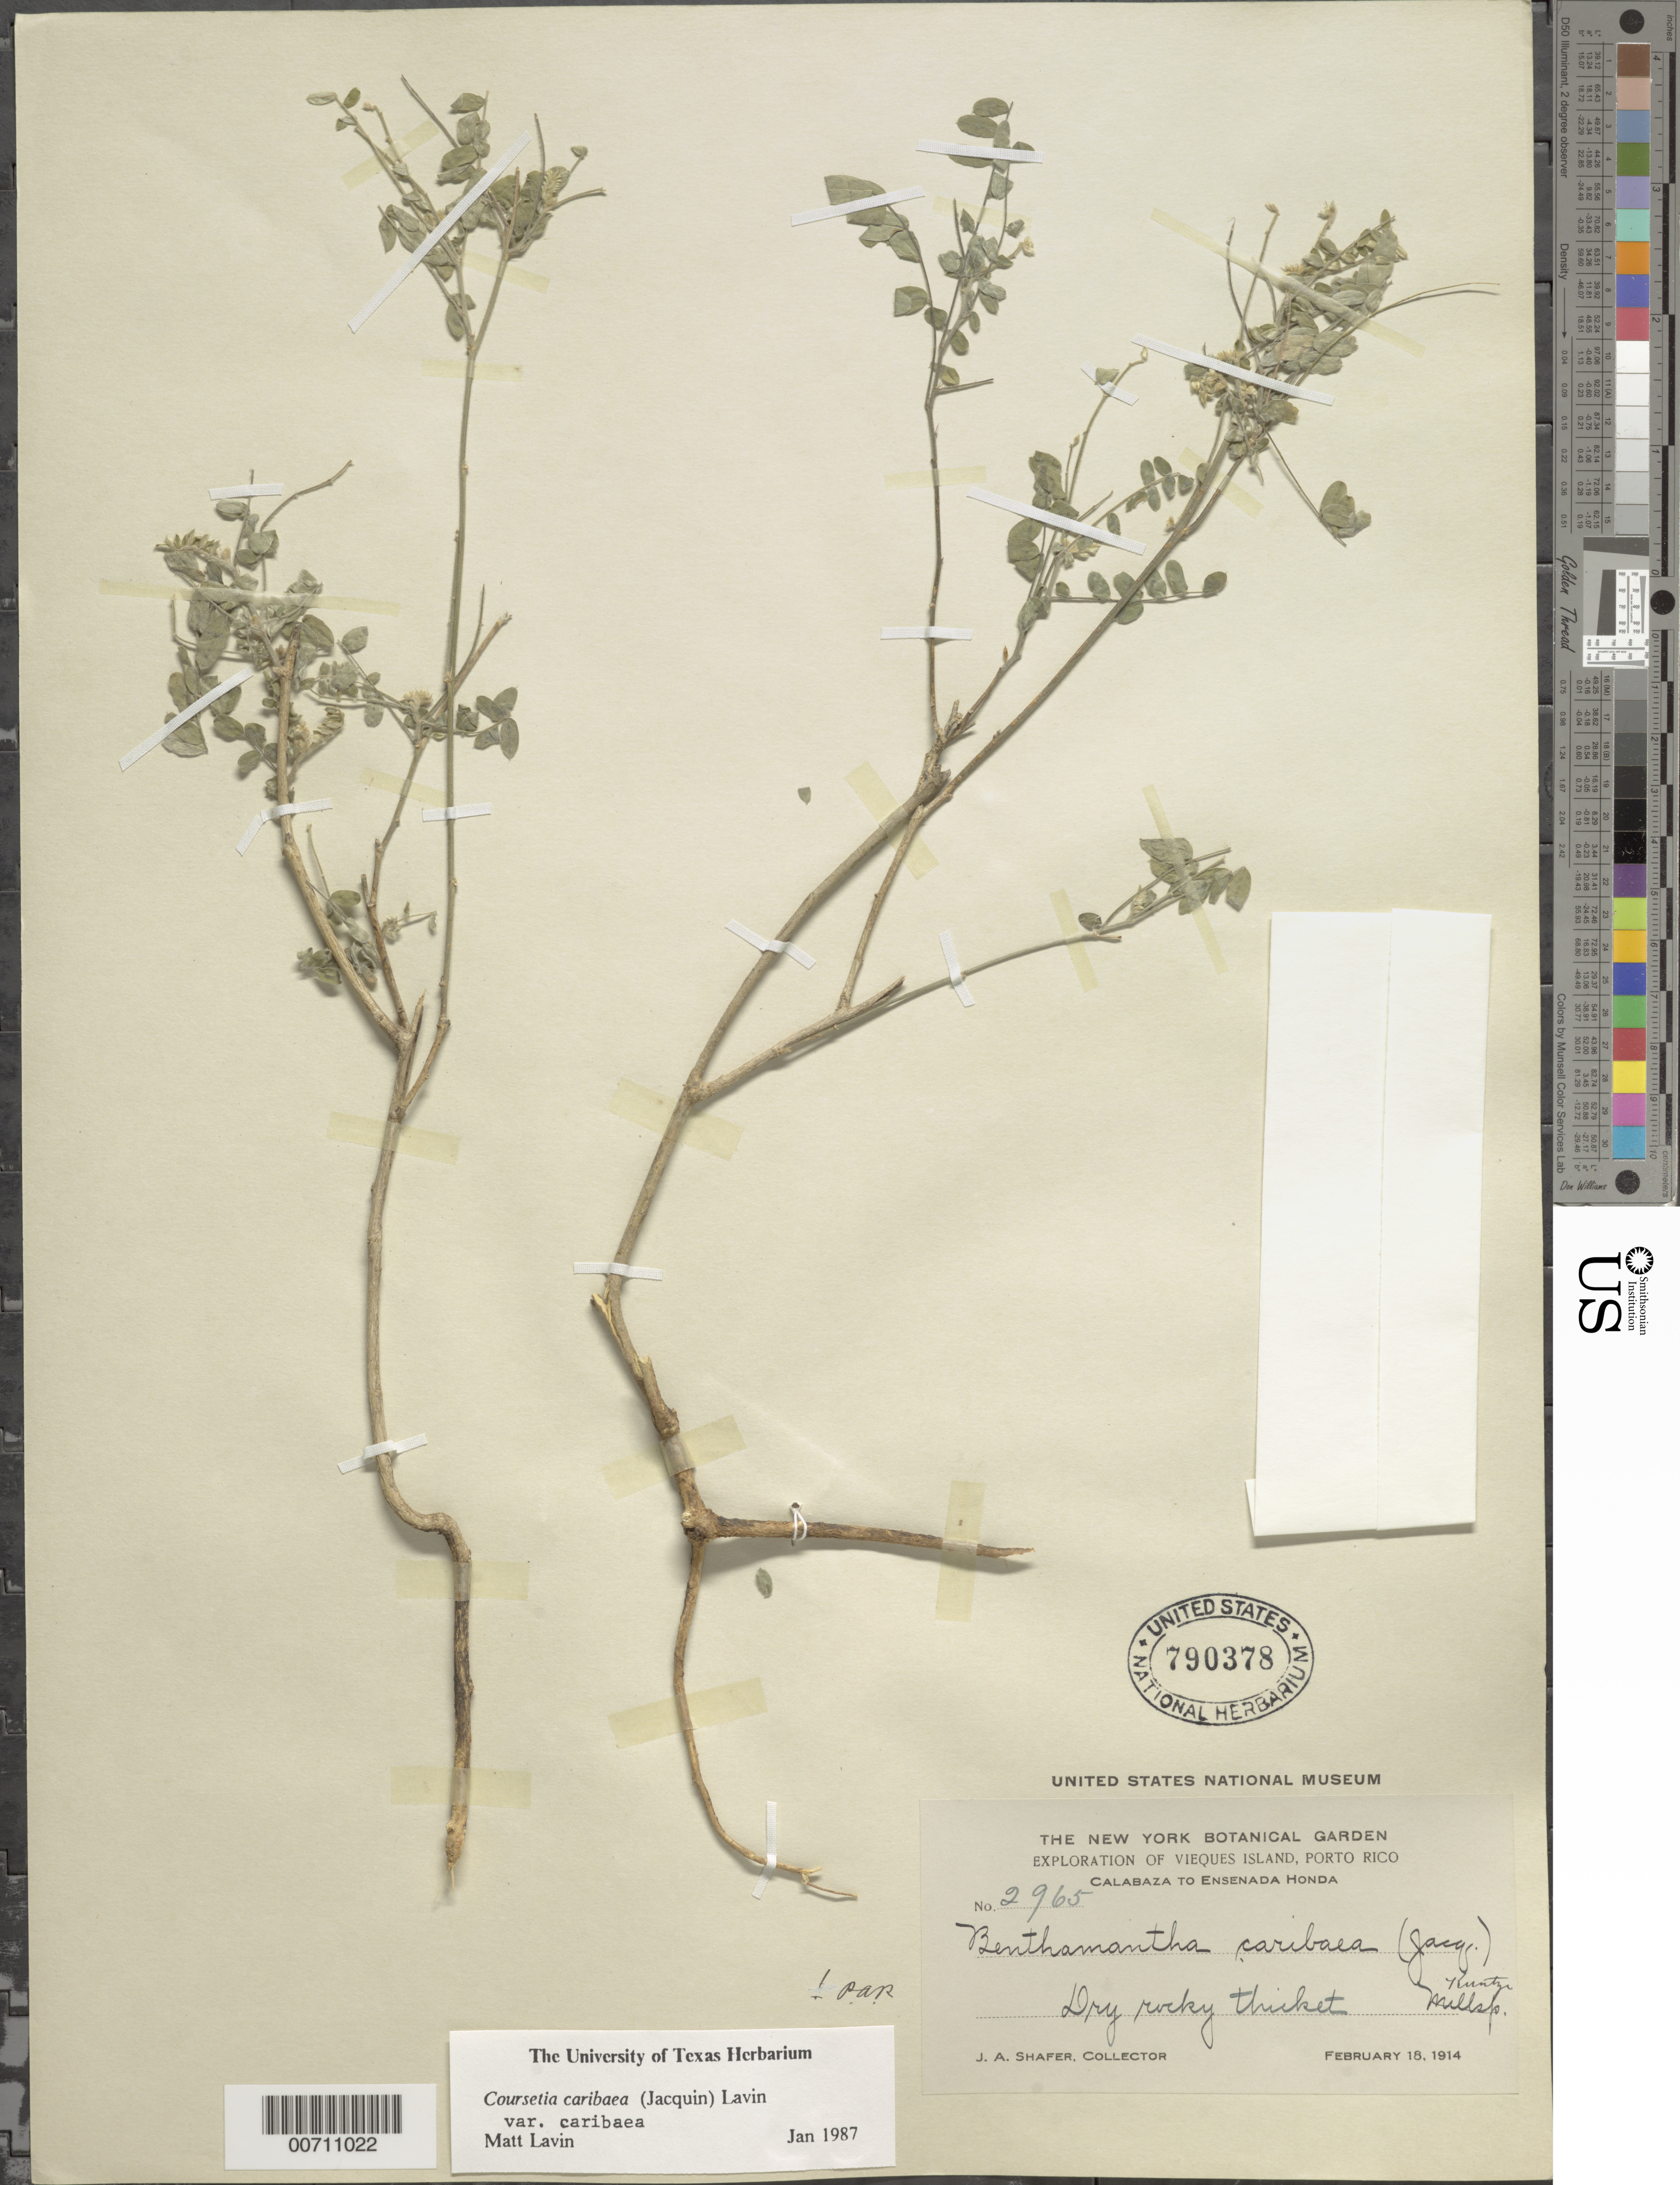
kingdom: Plantae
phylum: Tracheophyta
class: Magnoliopsida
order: Fabales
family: Fabaceae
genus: Coursetia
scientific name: Coursetia caribaea var. caribaea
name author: (Jacq.) Lavin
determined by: Lavin, M.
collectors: J. A. Shafer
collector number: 2965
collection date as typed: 18 Feb 1914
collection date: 1914-02-18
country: Puerto Rico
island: Vieques Island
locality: Calabaza to Ensenada Honda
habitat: Dry rocky thicket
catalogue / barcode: US 790378